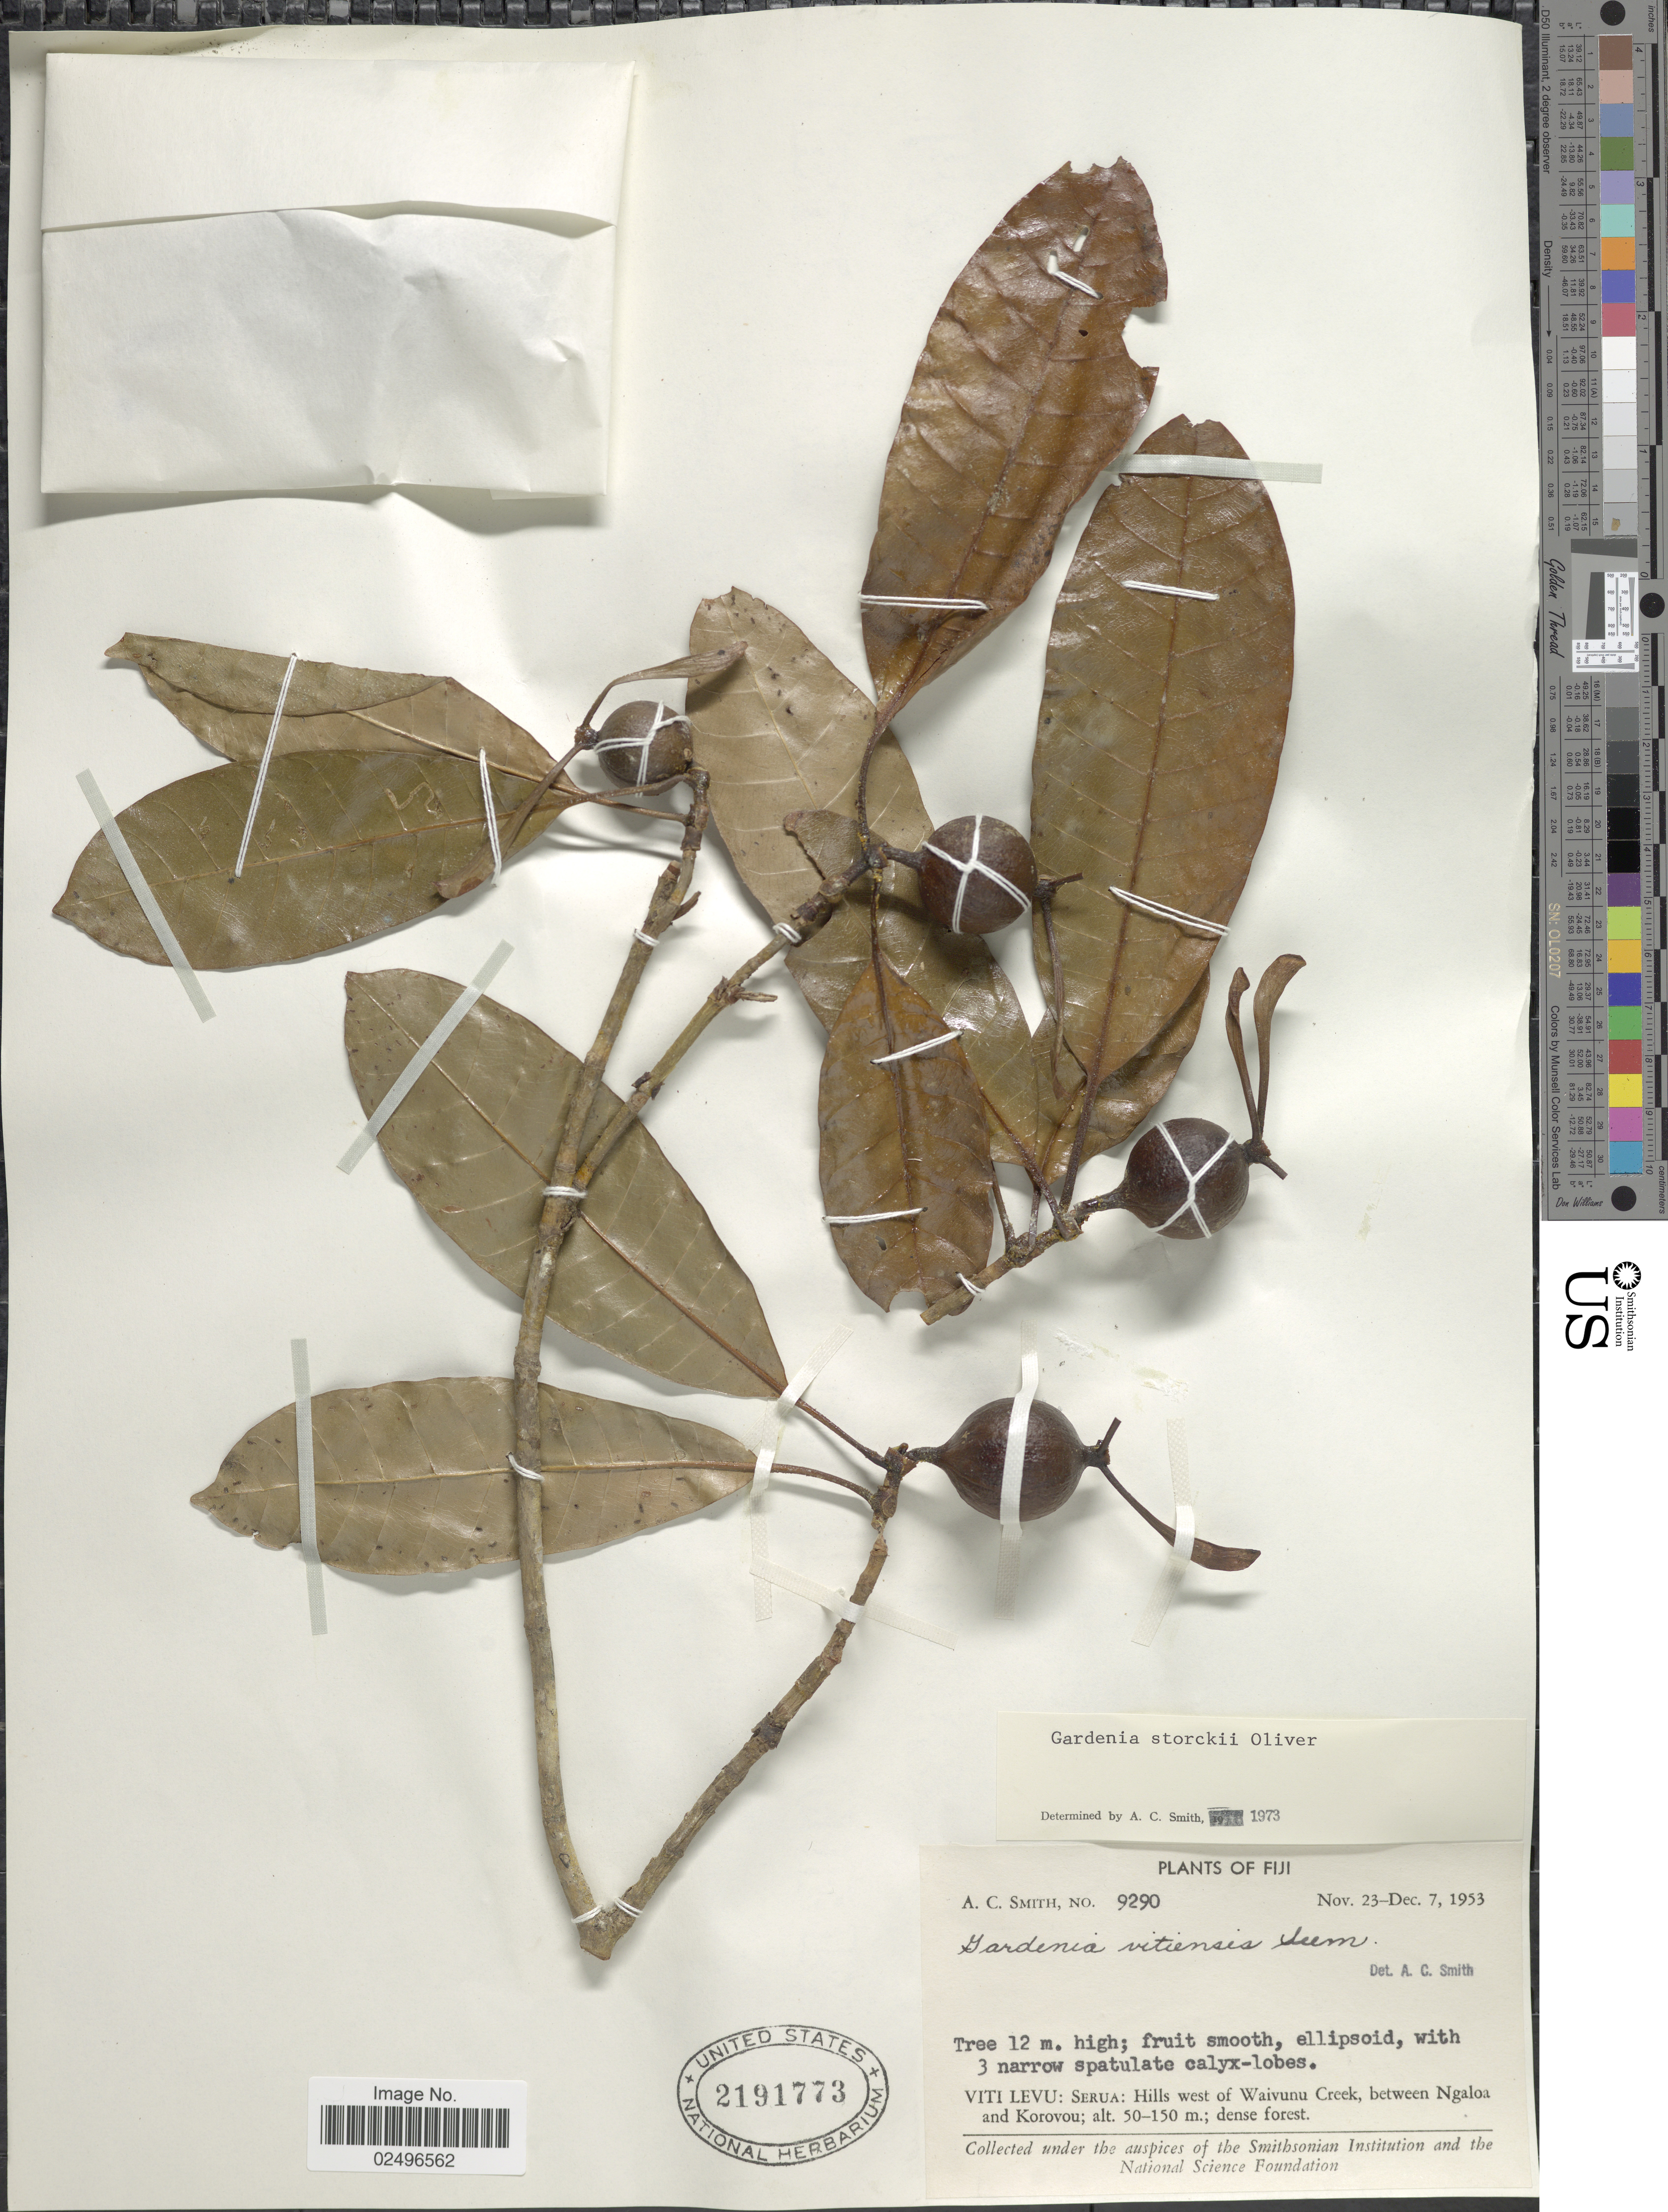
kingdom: Plantae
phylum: Tracheophyta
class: Magnoliopsida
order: Gentianales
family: Rubiaceae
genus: Gardenia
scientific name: Gardenia storckii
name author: Oliv.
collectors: A. C. Smith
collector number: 9290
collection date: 1953-11-23/1953-12-07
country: Fiji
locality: Viti Levu: Serua: Hills west of Waivunu Creek, Between Ngaloa and Korovou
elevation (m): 50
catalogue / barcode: US 2191773